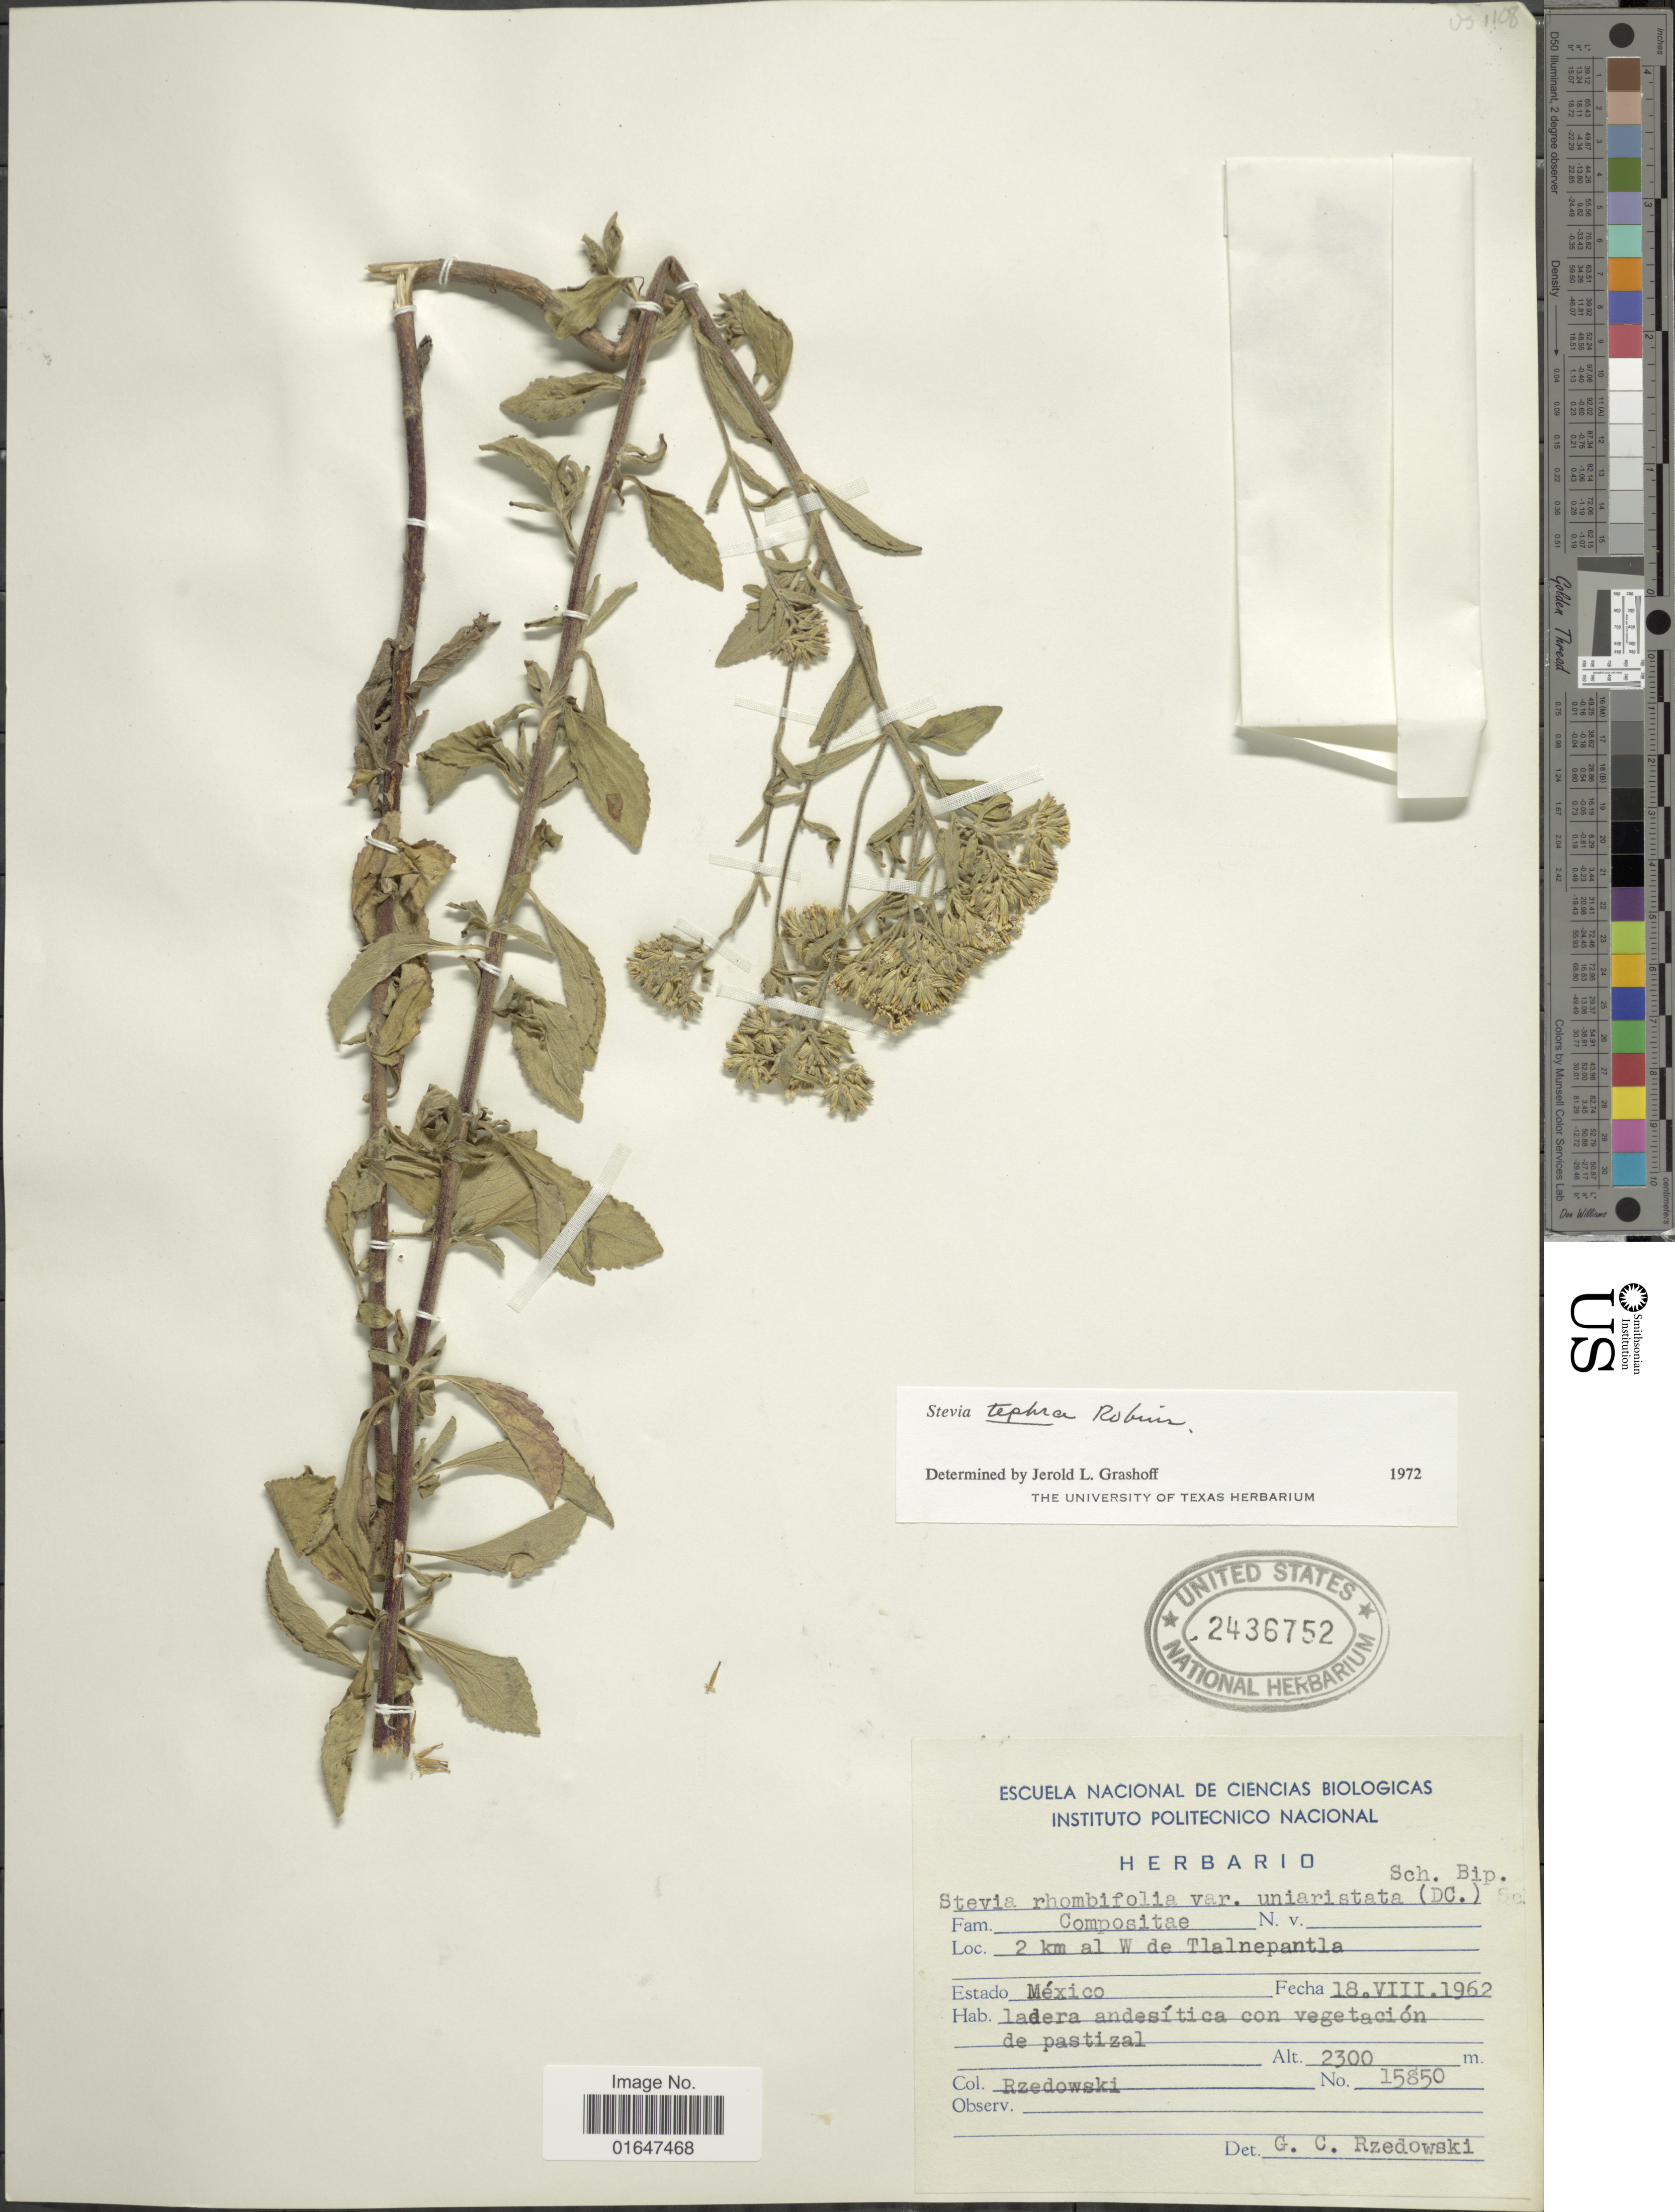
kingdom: Plantae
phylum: Tracheophyta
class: Magnoliopsida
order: Asterales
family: Asteraceae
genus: Stevia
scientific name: Stevia tephra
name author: B.L. Rob.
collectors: Rzedowski, --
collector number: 15850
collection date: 1962-08-18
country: Mexico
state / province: México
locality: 2 km al W de Tlalnepantla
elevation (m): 2300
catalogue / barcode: US 2436752